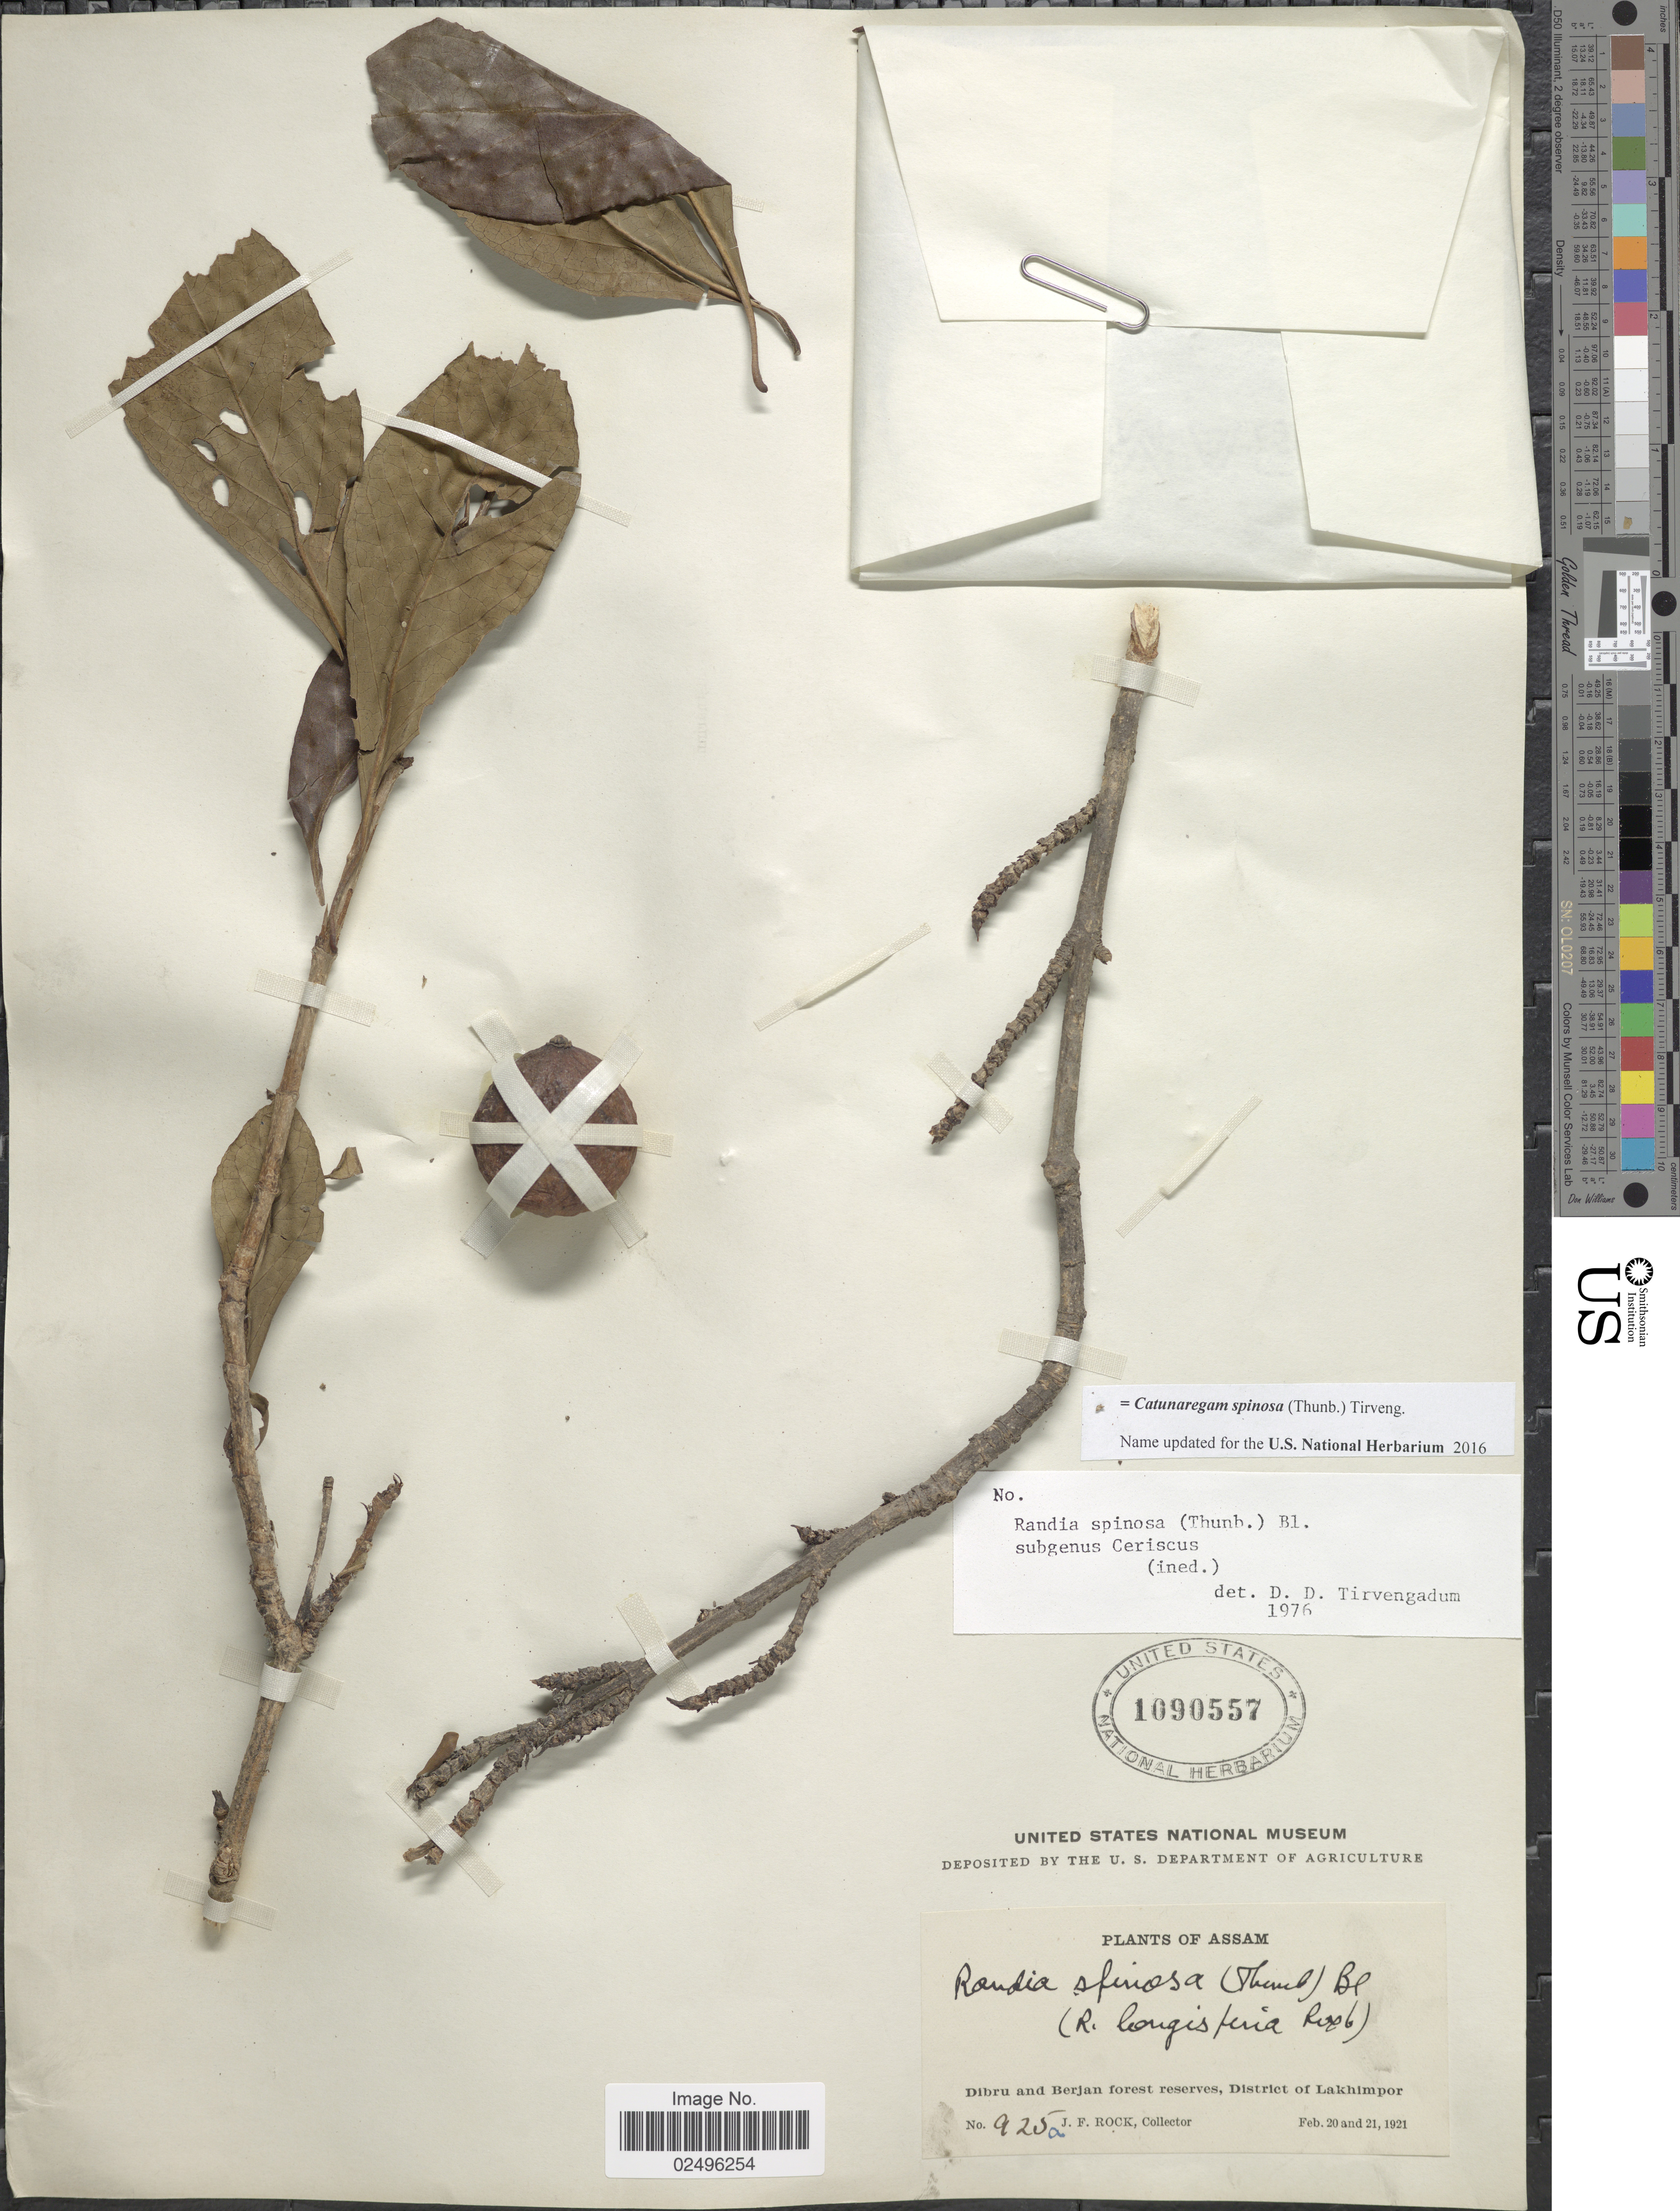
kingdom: Plantae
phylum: Tracheophyta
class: Magnoliopsida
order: Gentianales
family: Rubiaceae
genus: Catunaregam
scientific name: Catunaregam spinosa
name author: (Thunb.) Tirveng.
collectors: J. Rock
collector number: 925a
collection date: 1921-02-20/1921-02-21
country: India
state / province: Assam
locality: Dibru and Berjan forest reserves, District of Lakhimpor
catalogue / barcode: US 1090557